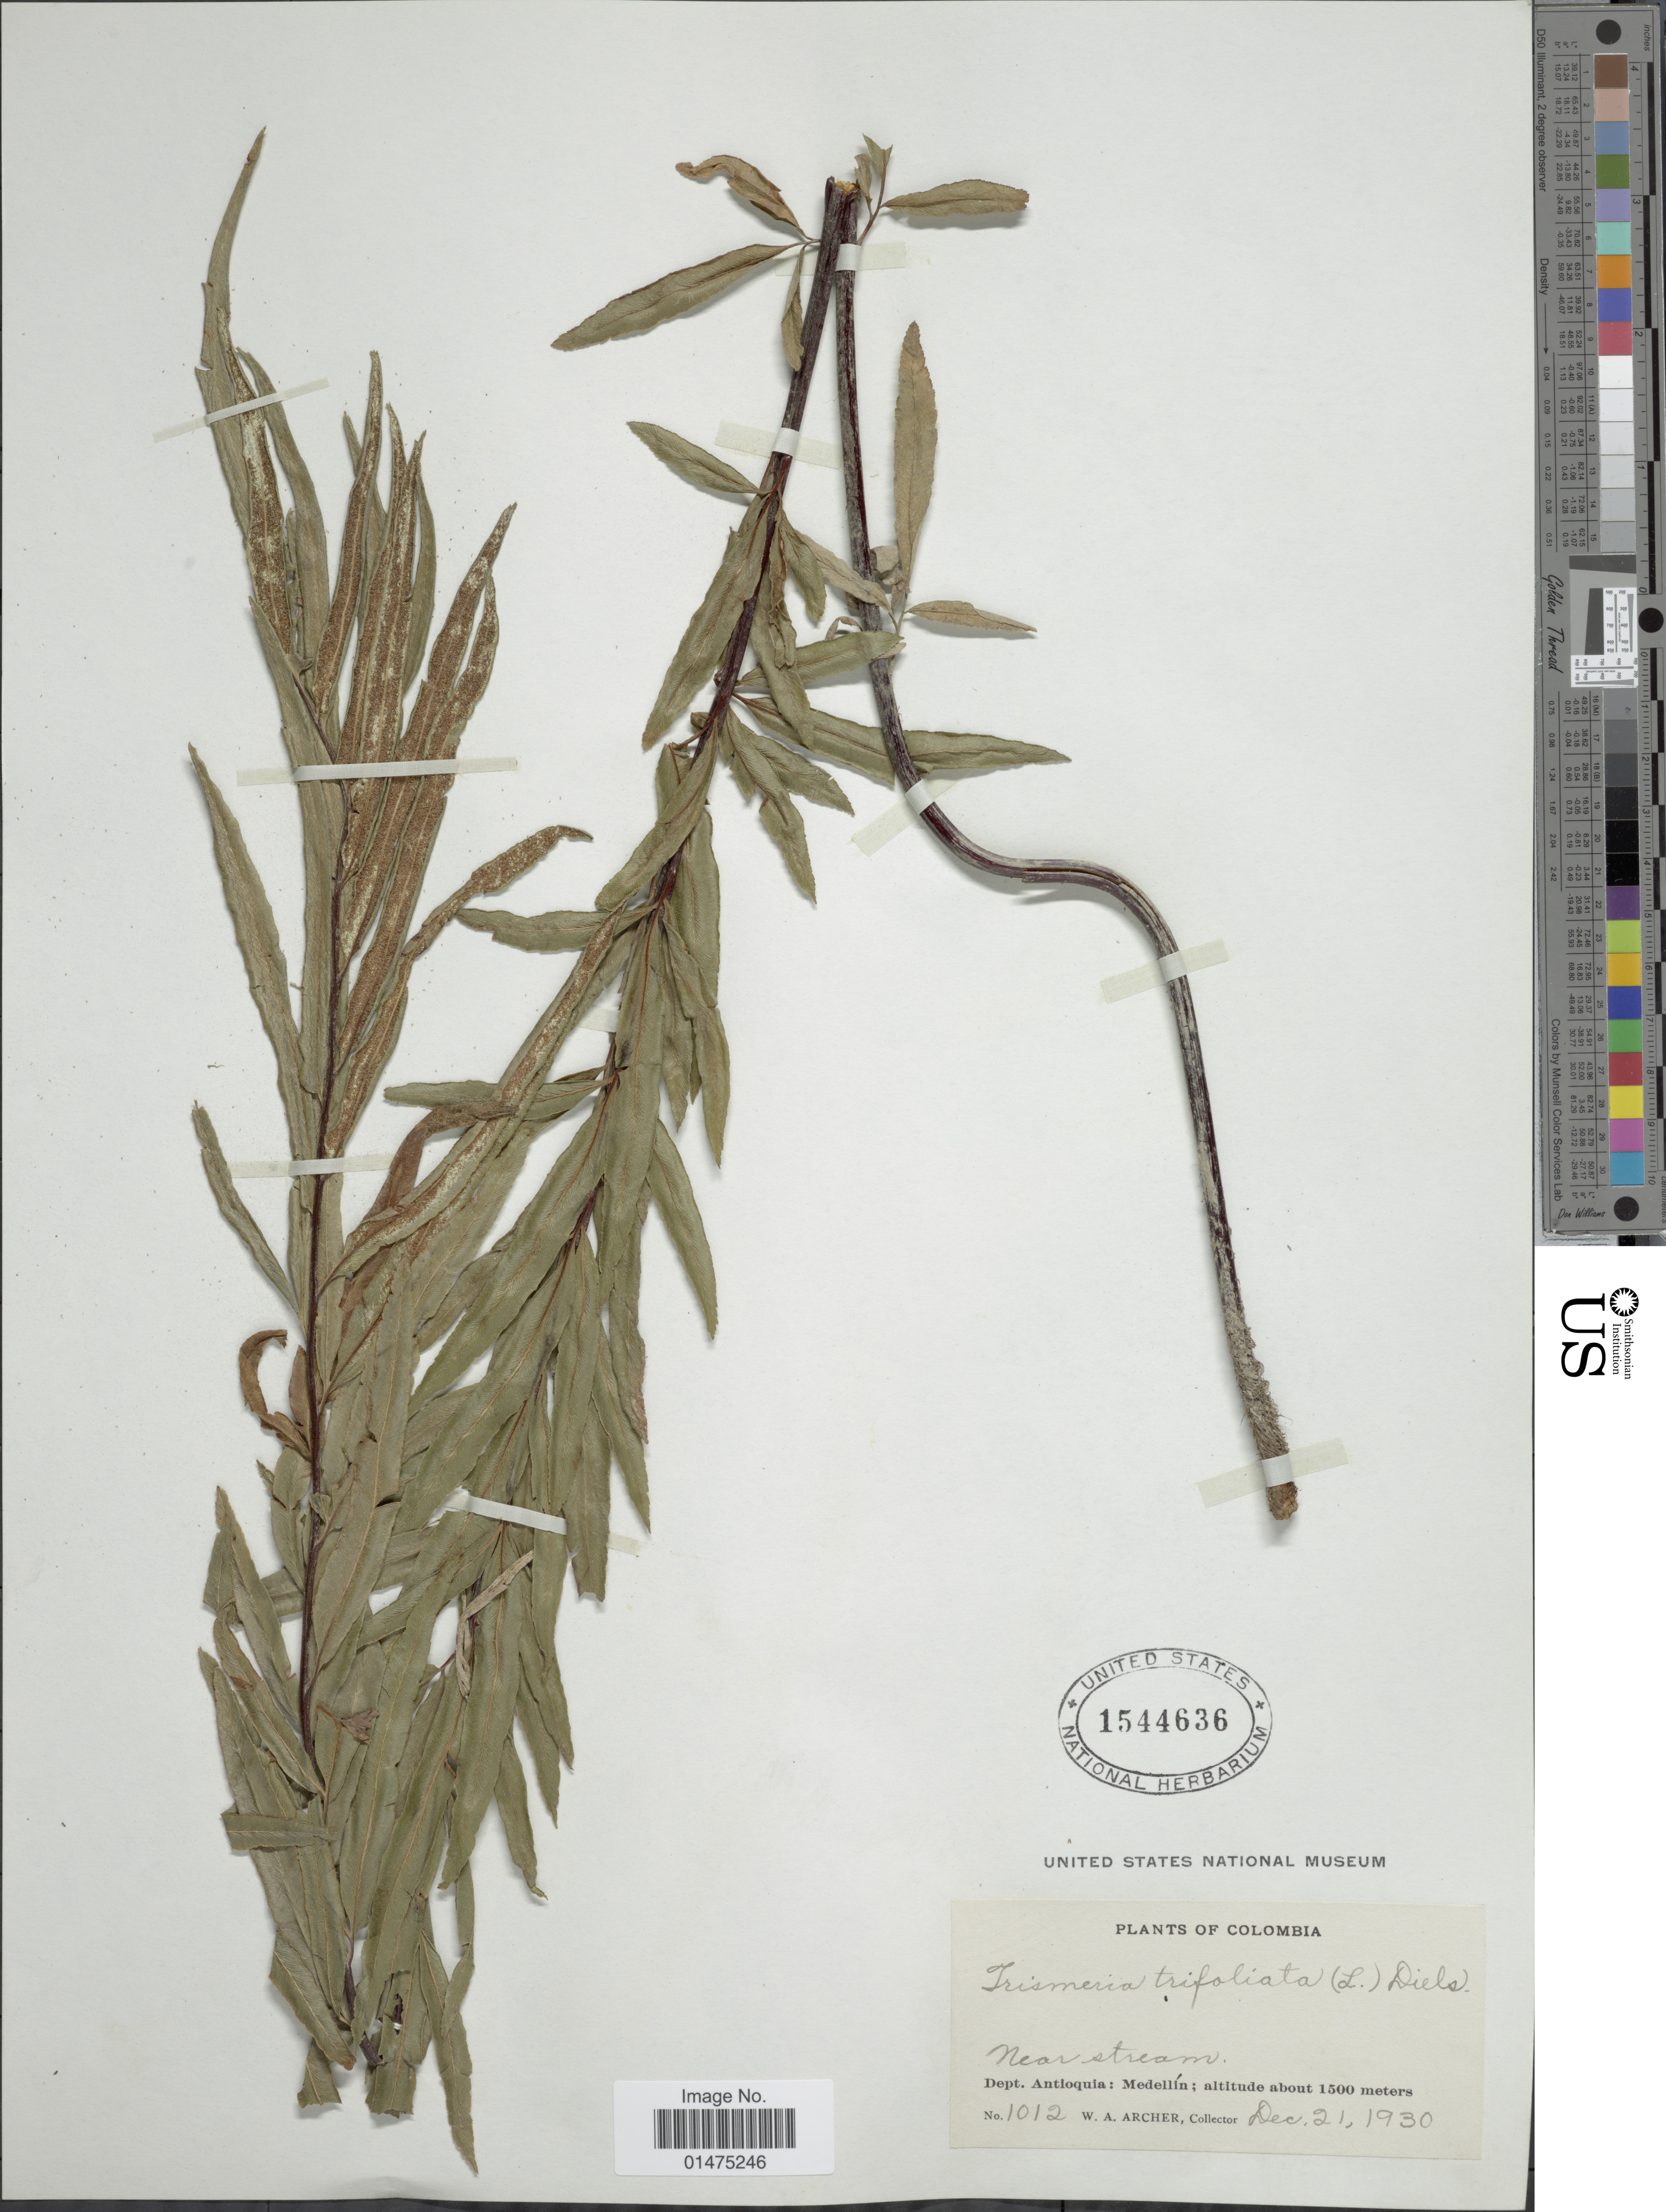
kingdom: Plantae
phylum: Tracheophyta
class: Polypodiopsida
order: Polypodiales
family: Pteridaceae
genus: Pityrogramma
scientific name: Pityrogramma trifoliata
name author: (L.) R.M. Tryon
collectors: W. A. Archer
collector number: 1012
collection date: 1930-12-21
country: Colombia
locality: Medellín, Colombia, near stream, Dept. Antioguia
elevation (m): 1500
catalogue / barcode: US 1544636